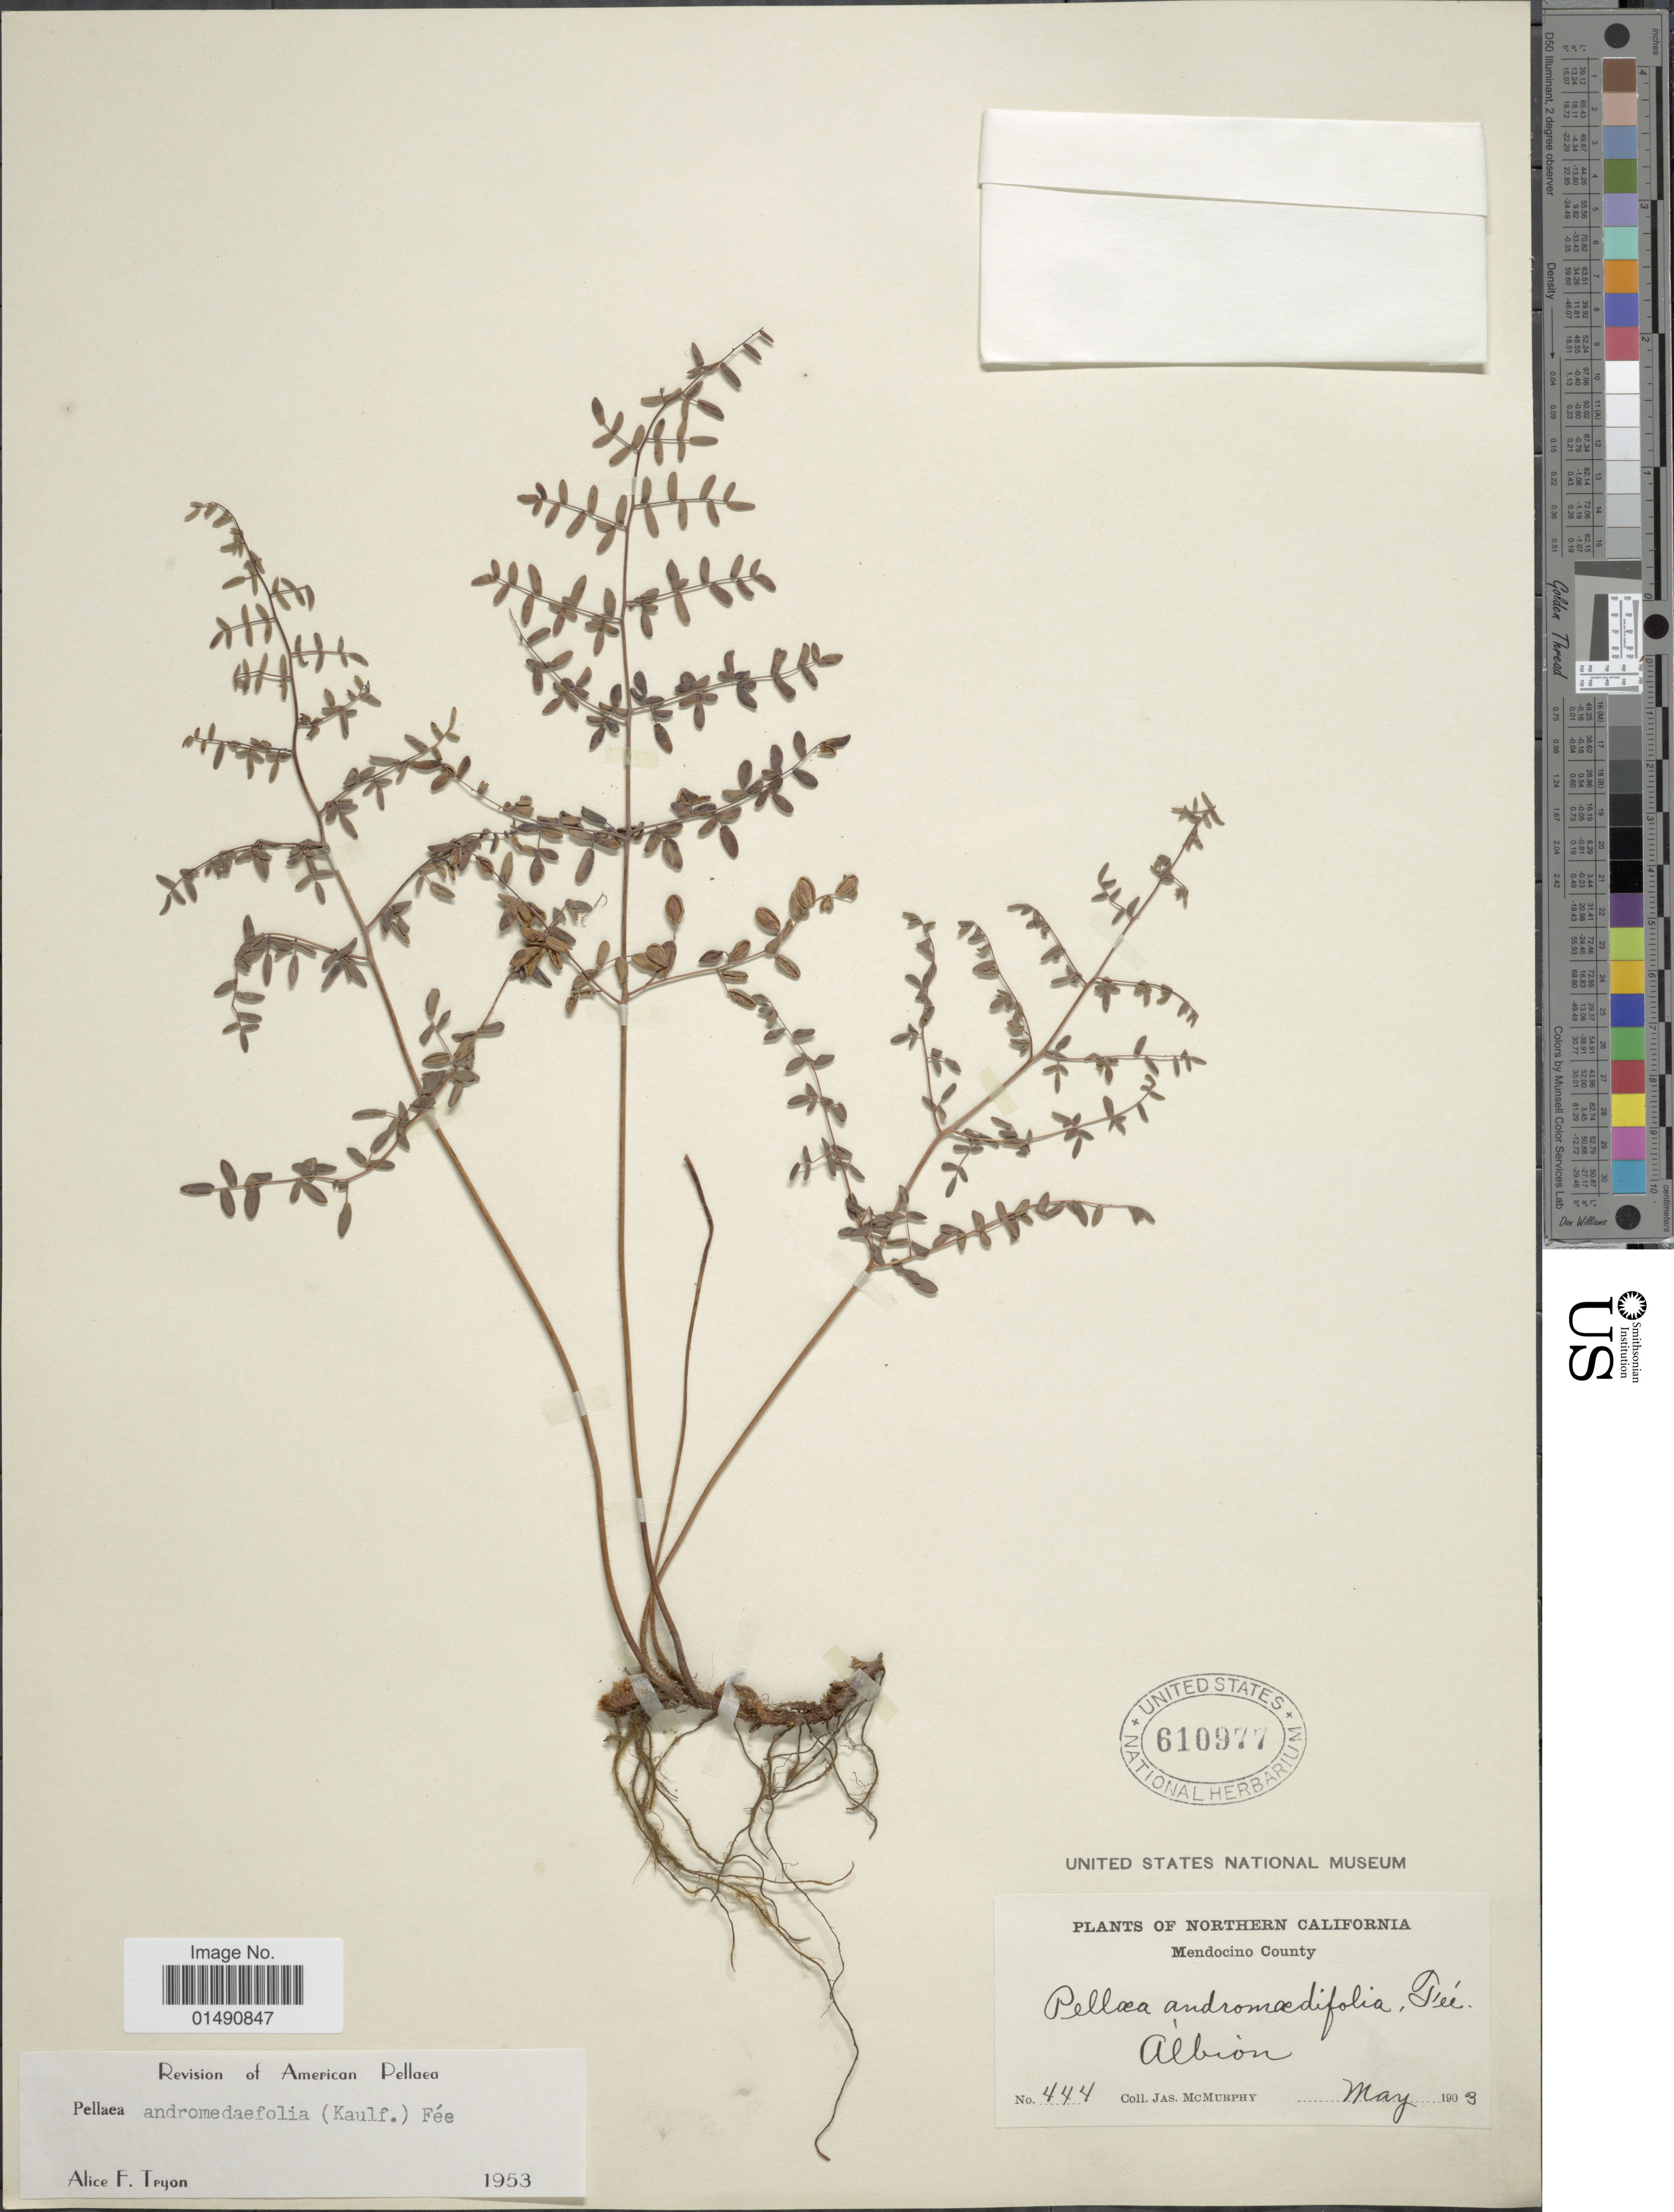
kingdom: Plantae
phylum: Tracheophyta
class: Polypodiopsida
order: Polypodiales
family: Pteridaceae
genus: Pellaea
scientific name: Pellaea andromedifolia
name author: (Kaulf.) Fée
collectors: J. McMurphy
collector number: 444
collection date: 1903-05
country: United States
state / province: California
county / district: Mendocino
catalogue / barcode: US 610977